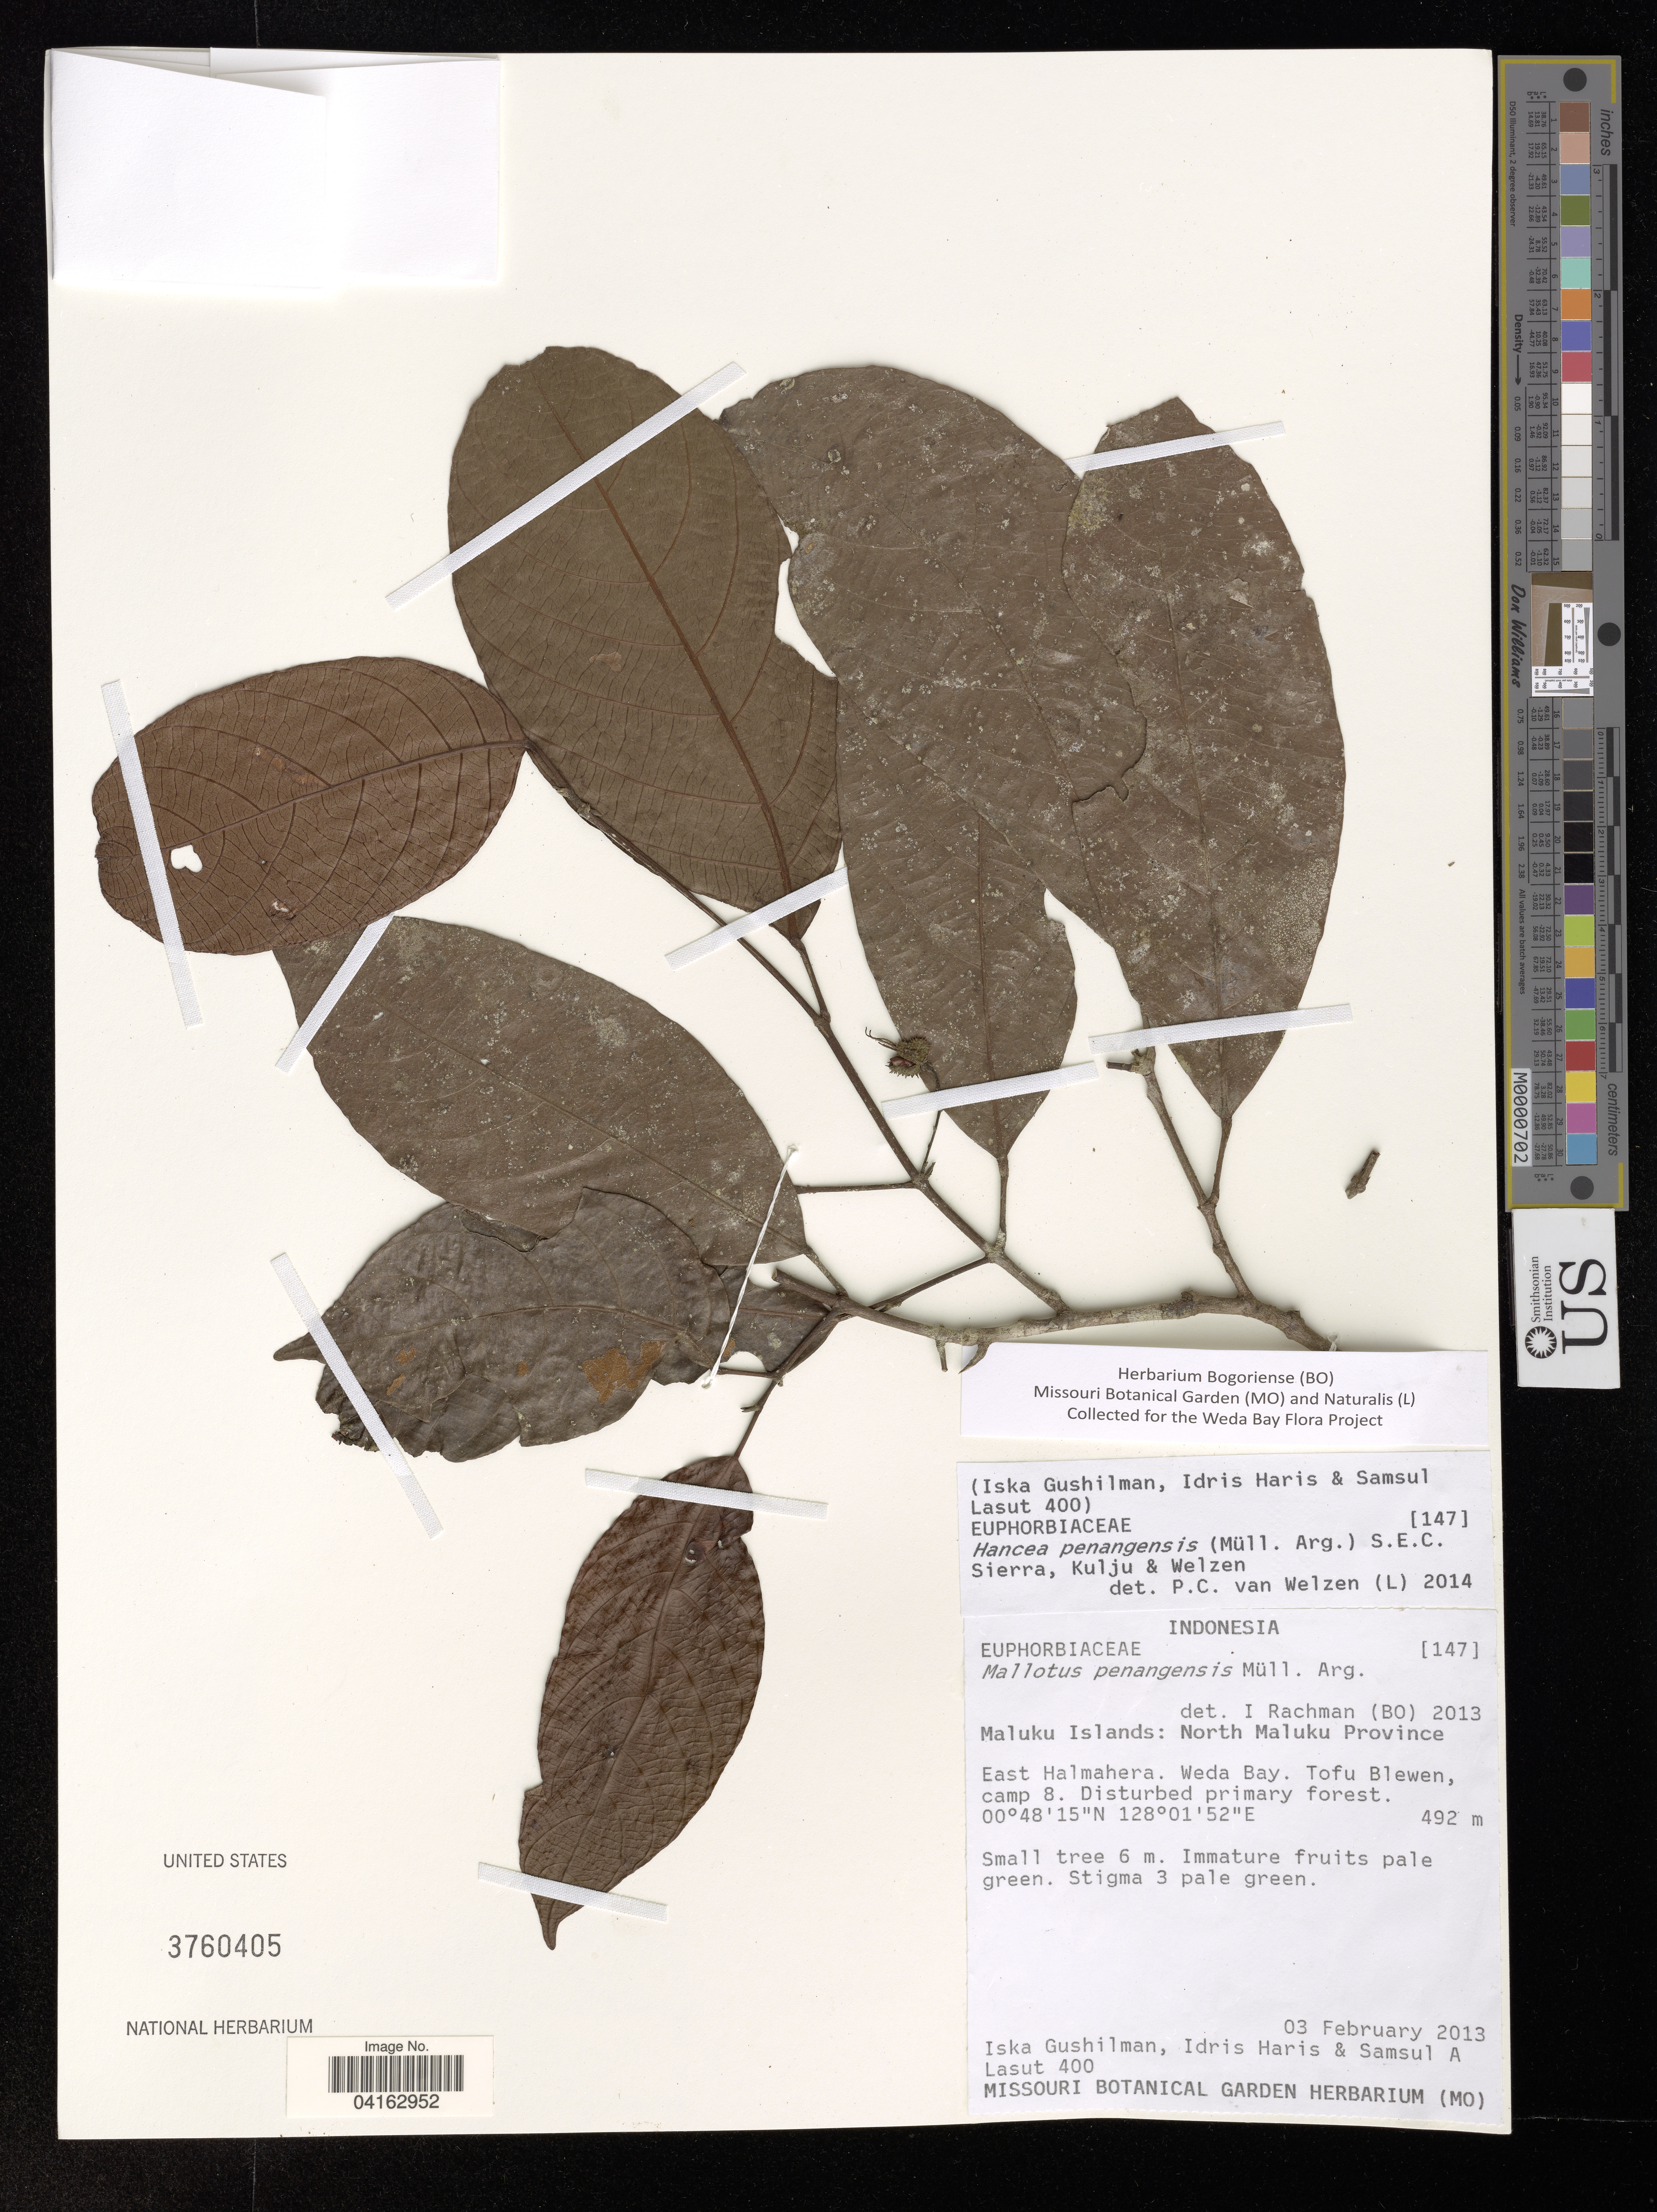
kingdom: Plantae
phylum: Tracheophyta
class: Magnoliopsida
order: Malpighiales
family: Euphorbiaceae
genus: Hancea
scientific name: Hancea penangensis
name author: (Müll. Arg.) S.E.C. Sierra et al.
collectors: I. Gushilman, I. Haris & S. Lasut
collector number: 400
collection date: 2013-02-03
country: Indonesia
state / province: Maluku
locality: Maluku Islands: North Maluku Province. East Halmahera. Weda Bay. Tofu Blewen, camp 8.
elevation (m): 492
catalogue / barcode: US 3760405